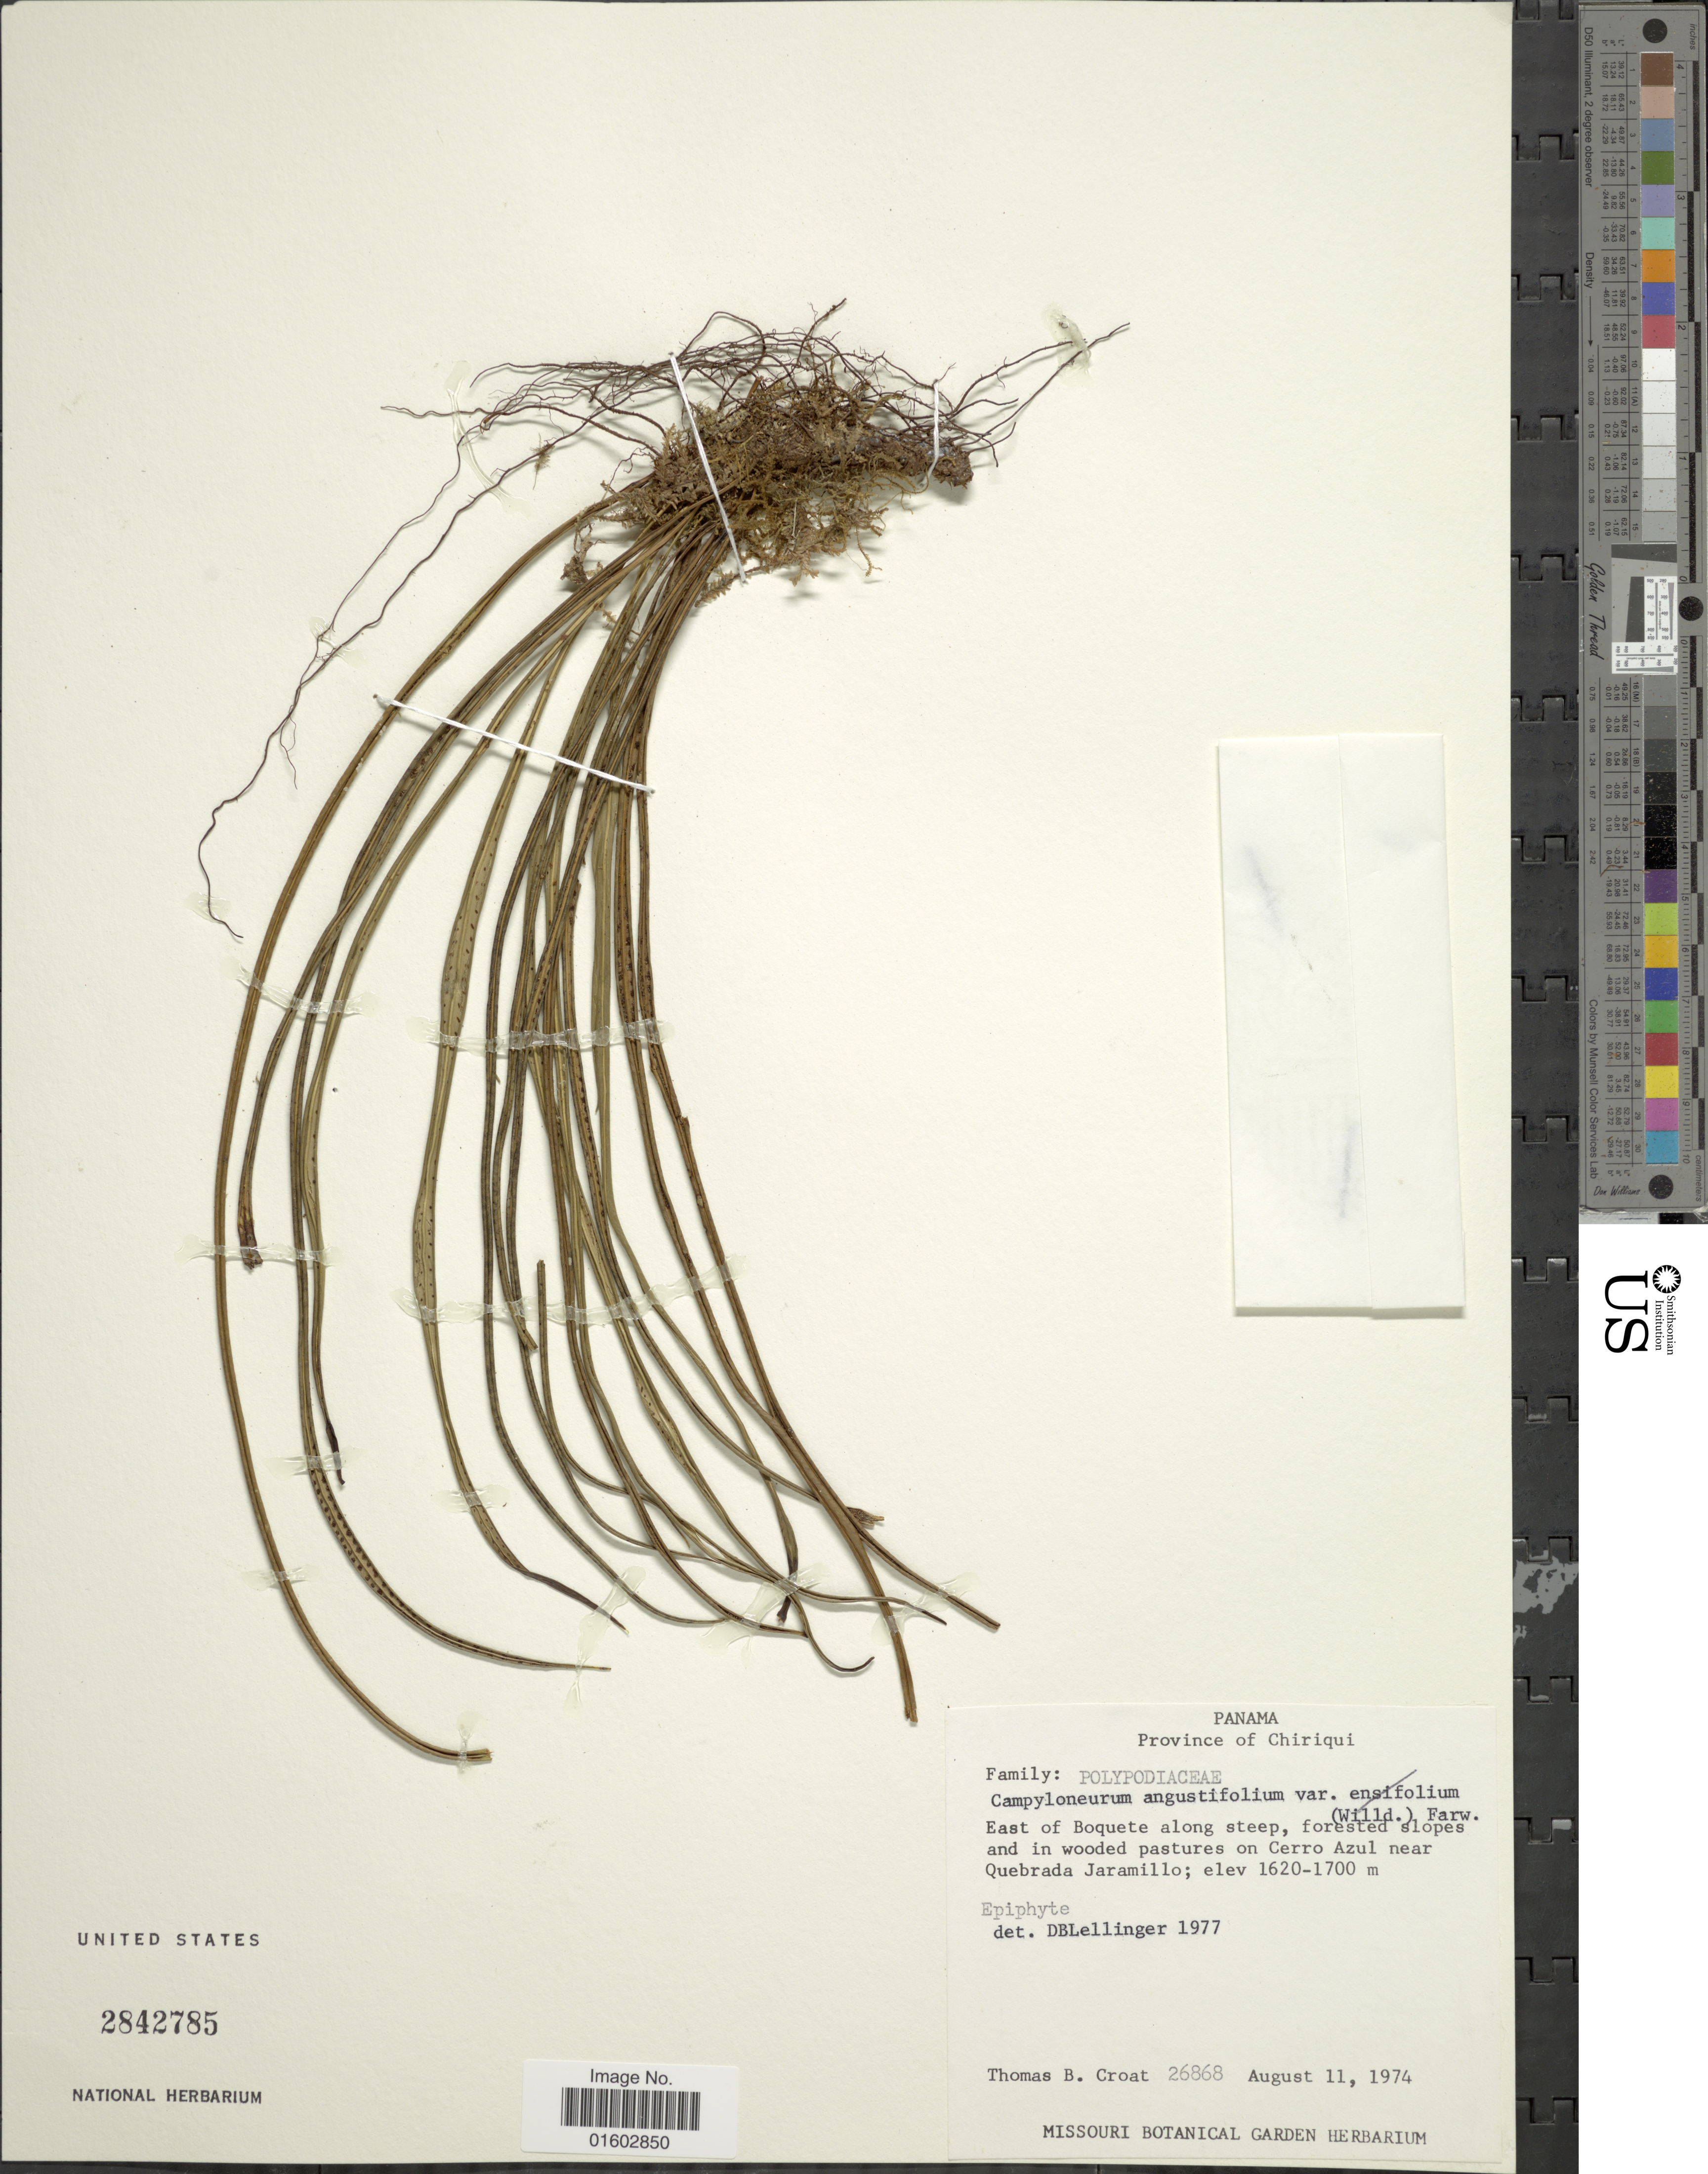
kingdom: Plantae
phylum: Tracheophyta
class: Polypodiopsida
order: Polypodiales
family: Polypodiaceae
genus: Campyloneurum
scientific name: Campyloneurum angustifolium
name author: (Sw.) Fée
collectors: T. B. Croat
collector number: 26868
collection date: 1974-08-11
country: Panama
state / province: Chiriqui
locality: East of Boquete along steep, forested slopes and in wooded pastures on Cerro Azul near Quebrada Jaramillo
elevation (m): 1620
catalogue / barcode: US 2842785